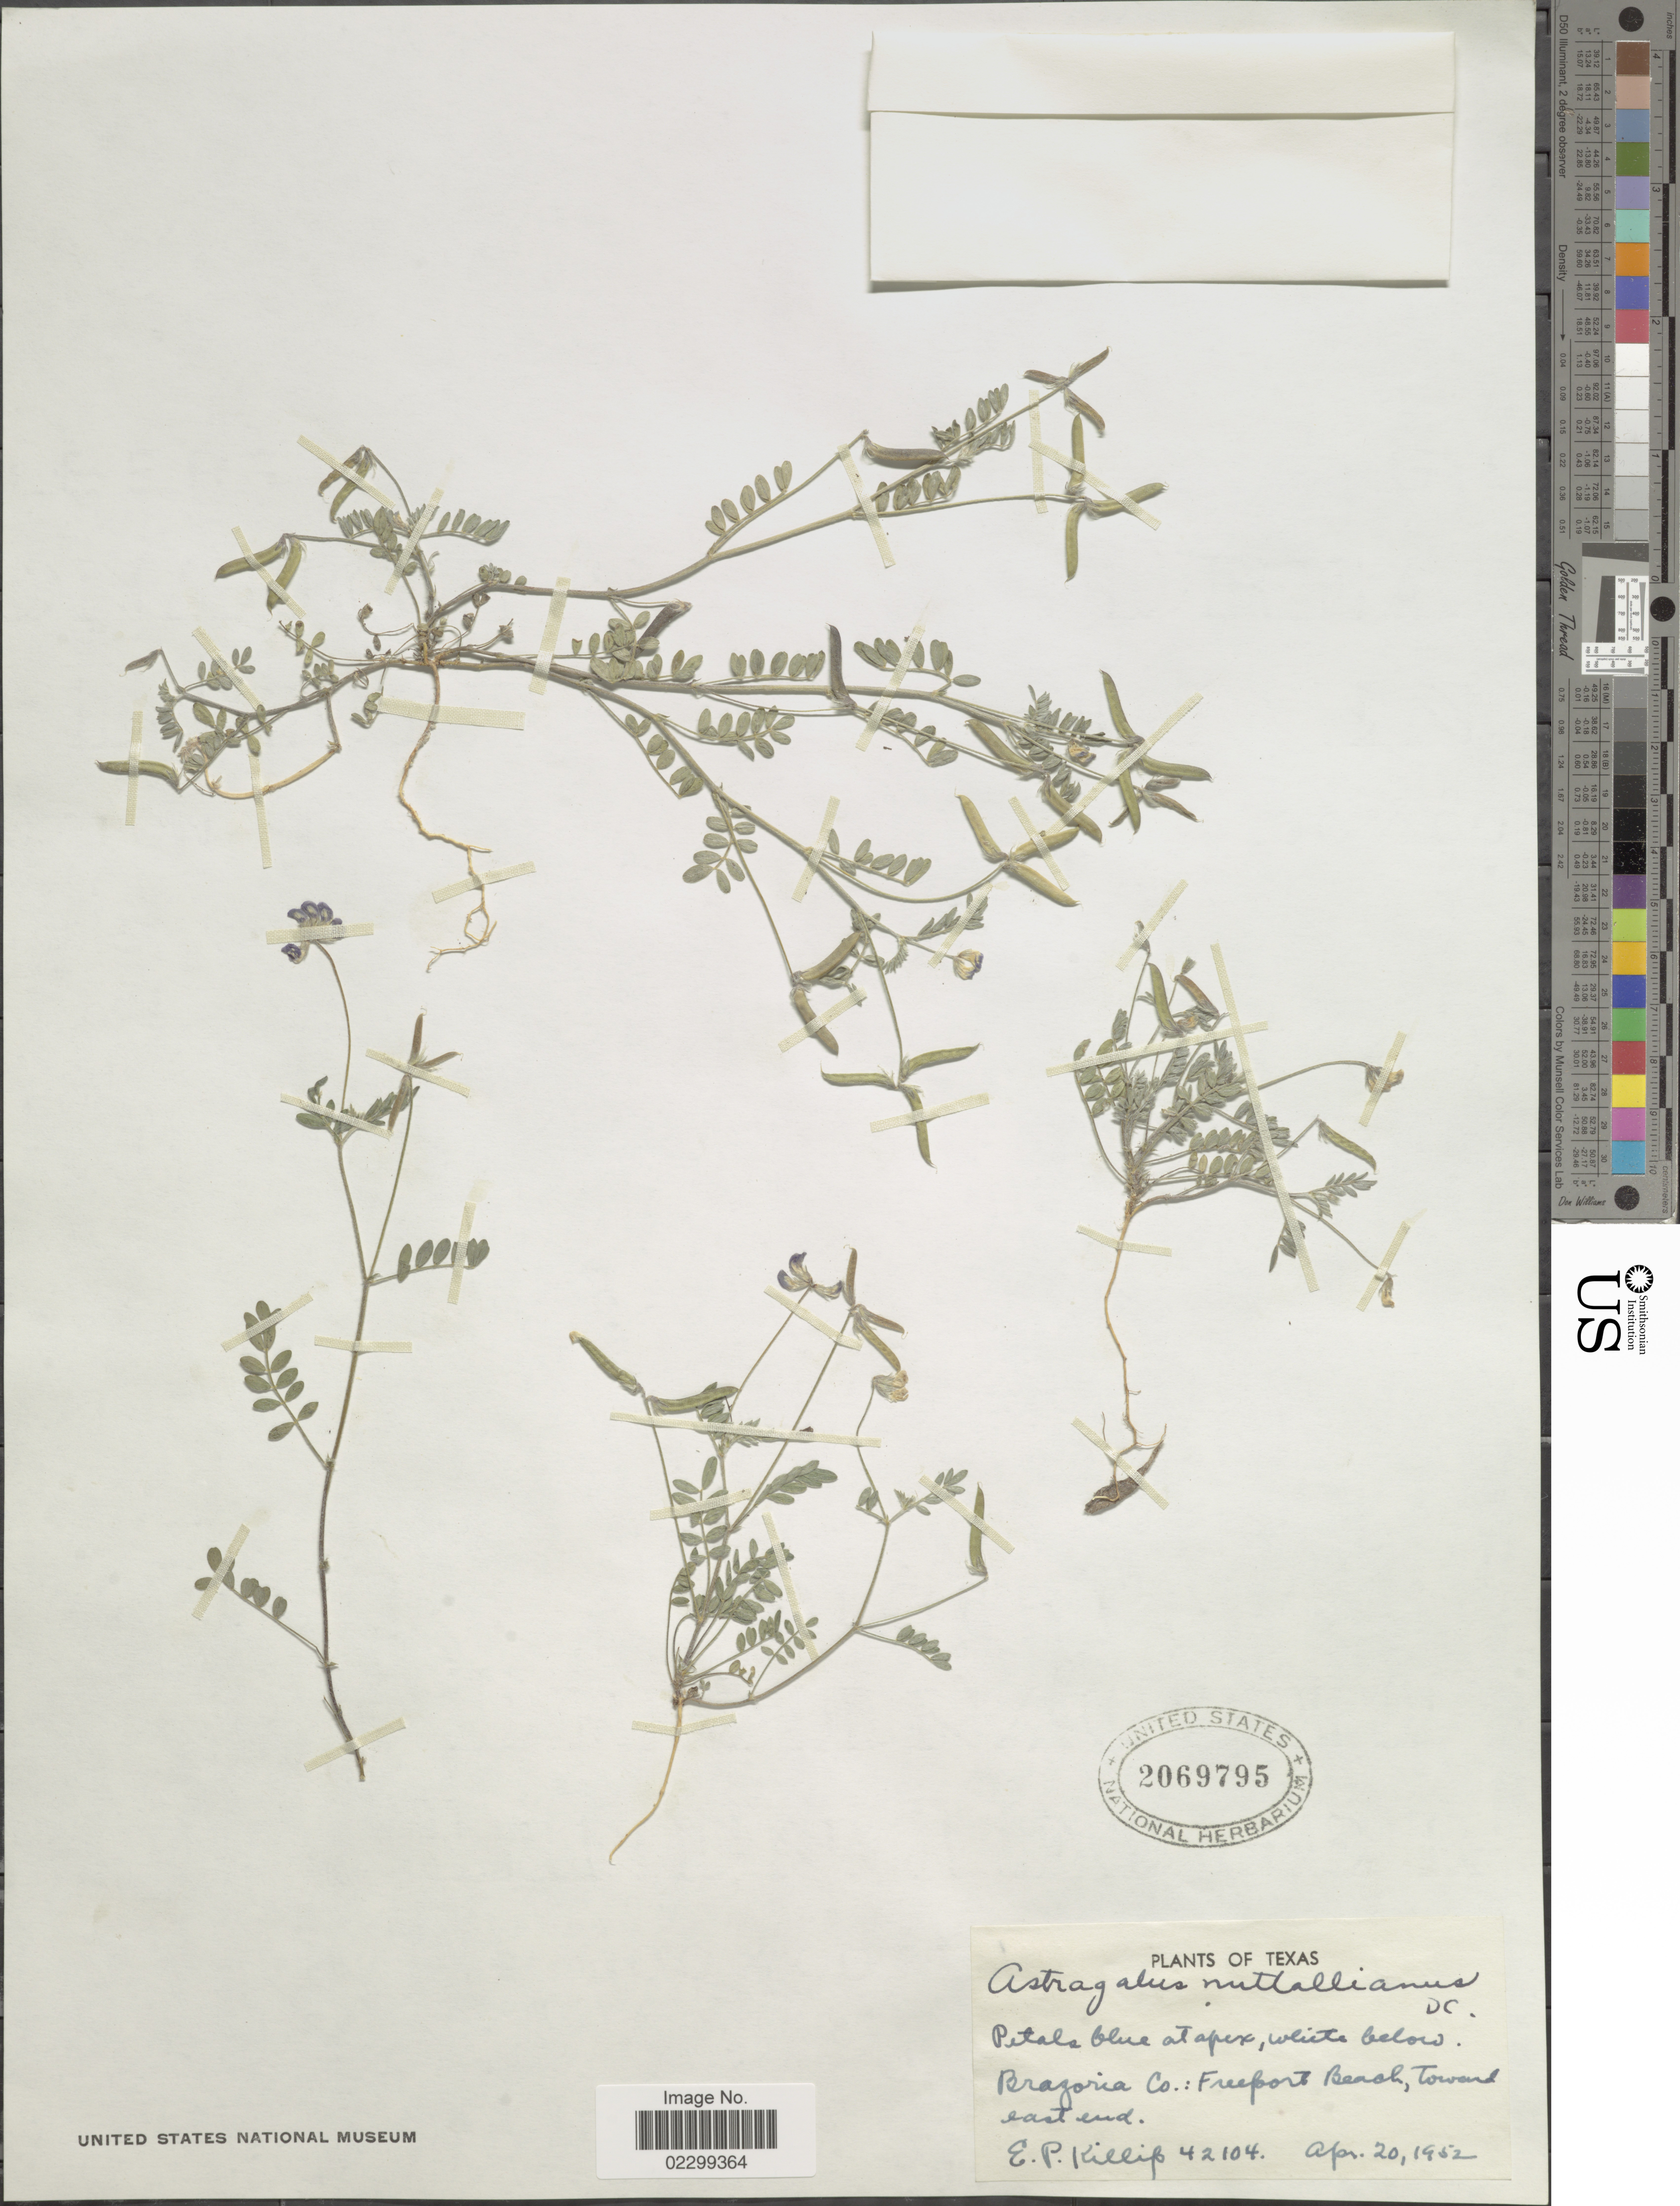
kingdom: Plantae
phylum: Tracheophyta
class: Magnoliopsida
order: Fabales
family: Fabaceae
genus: Astragalus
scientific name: Astragalus austrinus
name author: (Small) O.E. Schulz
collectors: E. P. Killip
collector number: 42104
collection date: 1952-04-20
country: United States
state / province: Texas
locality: Brazoria Co.: Freeport Beach, toward east end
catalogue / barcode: US 2069795